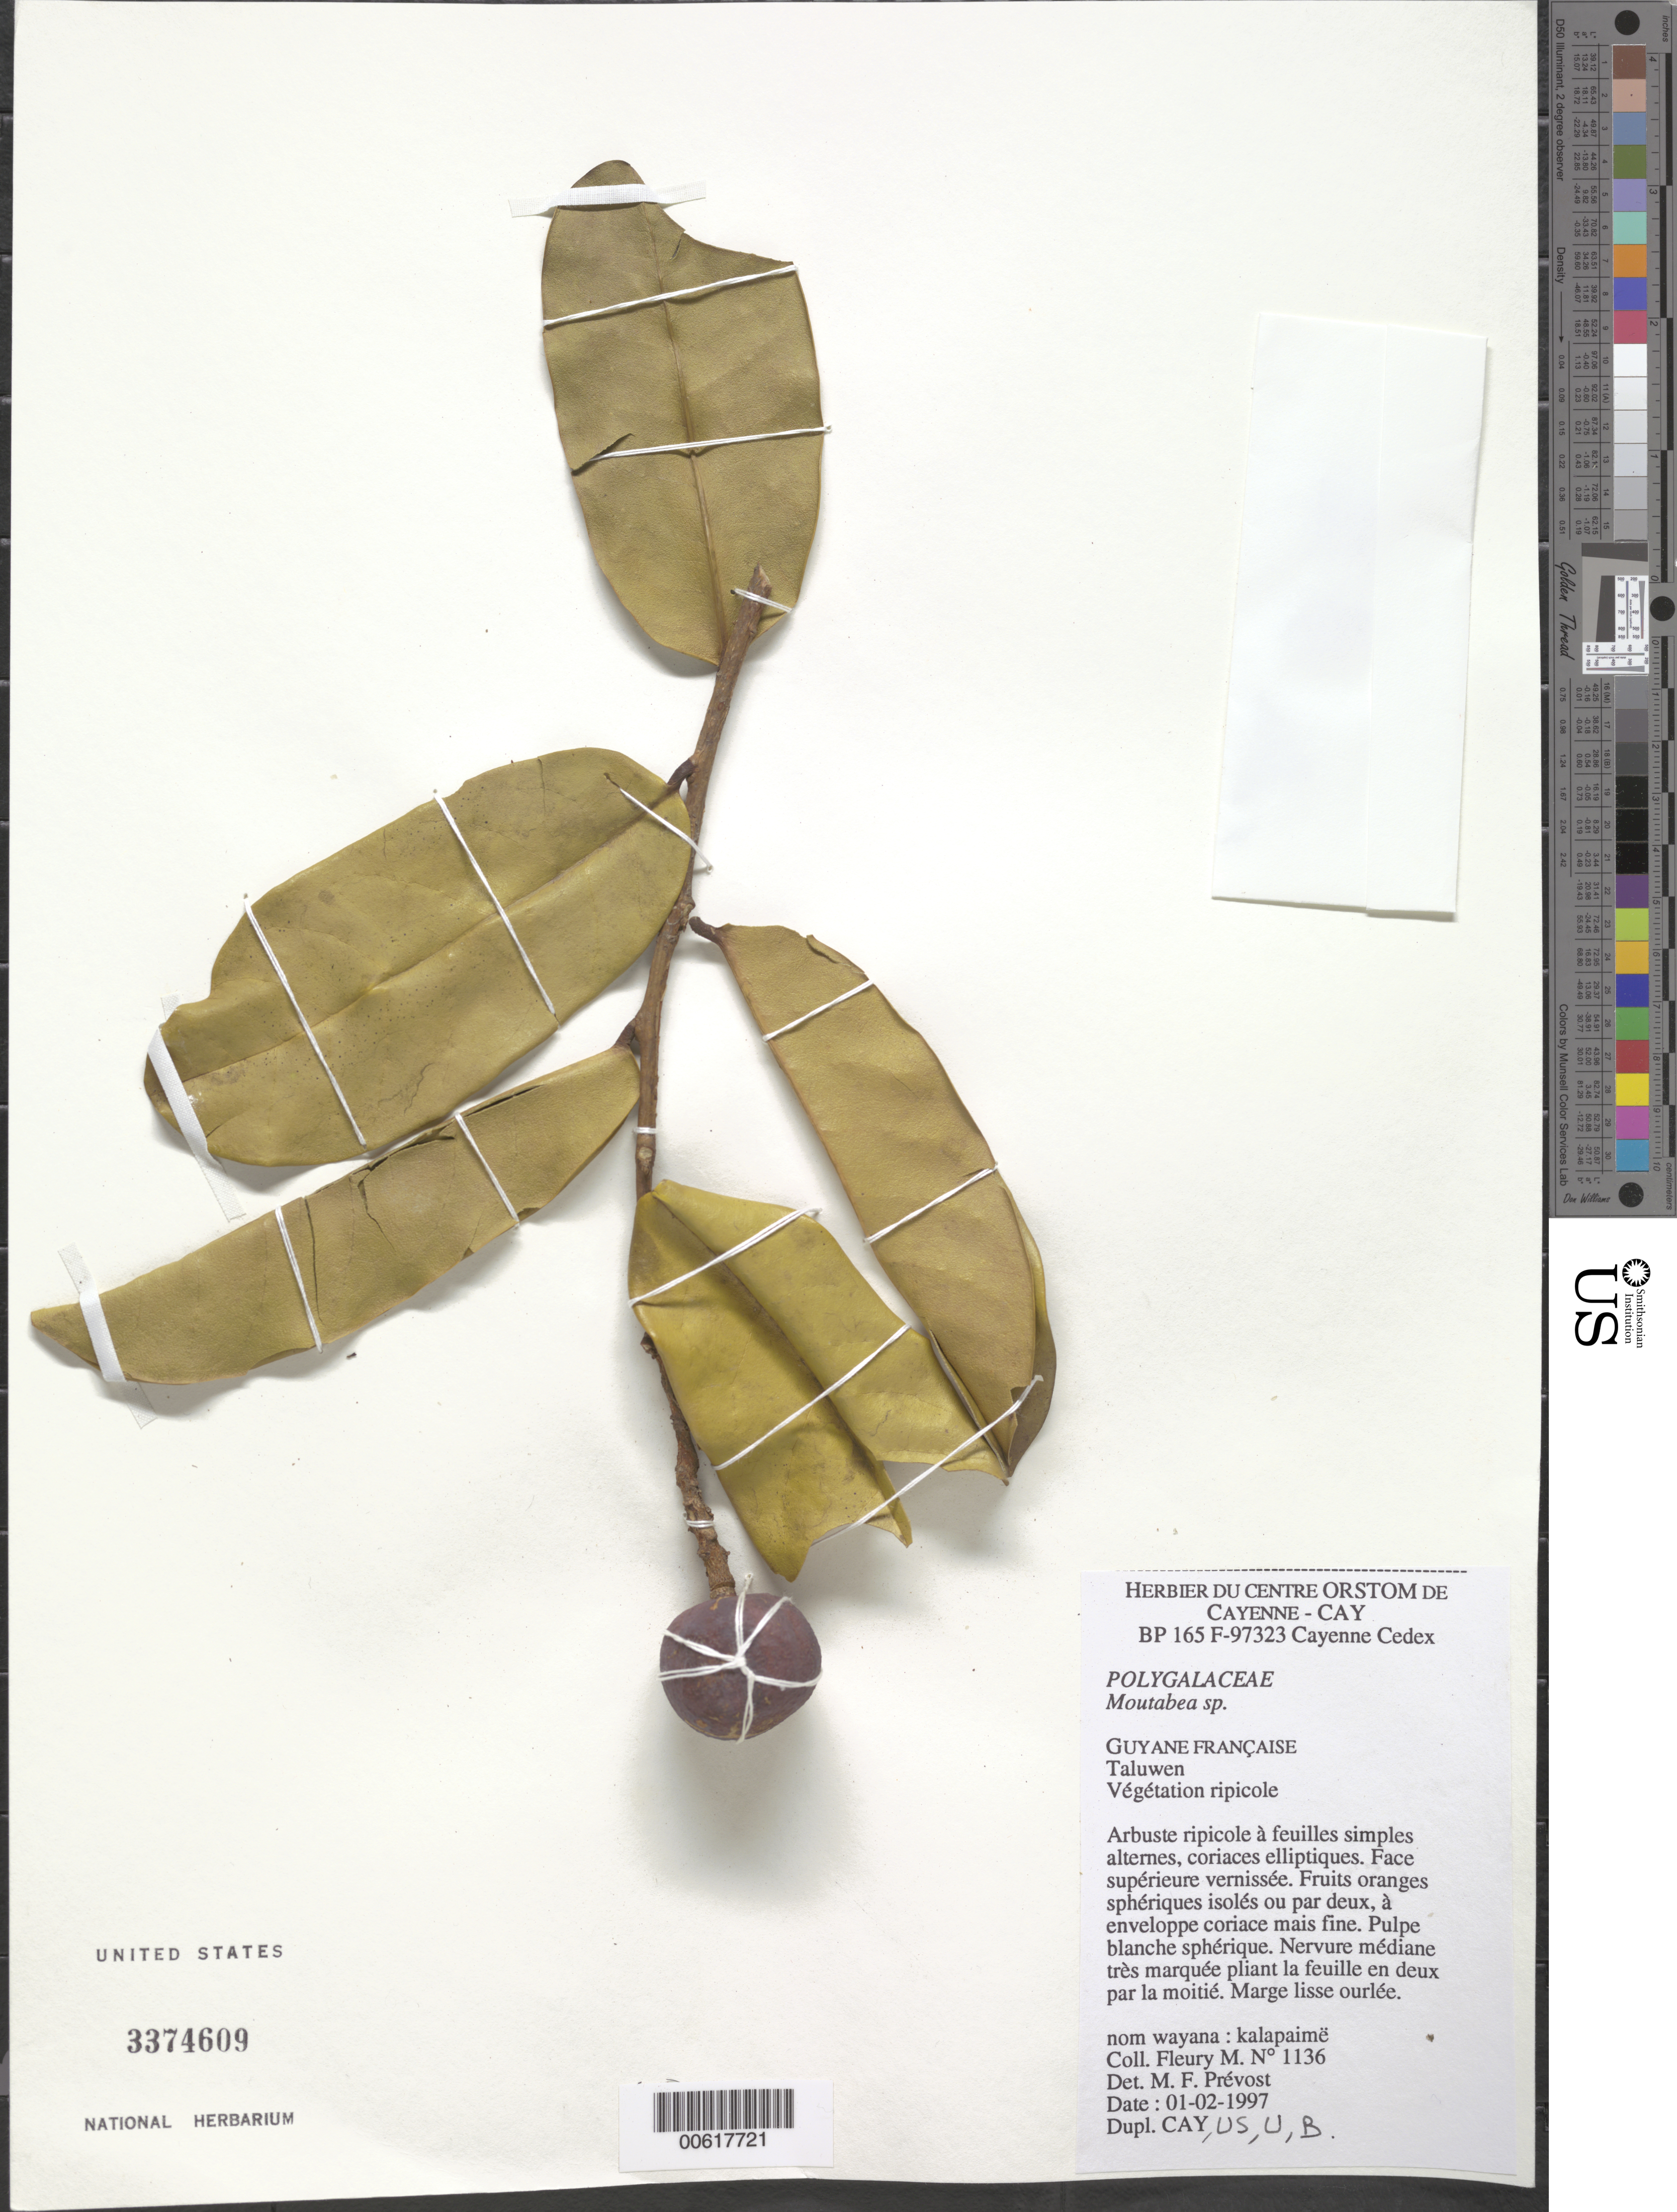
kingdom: Plantae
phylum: Tracheophyta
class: Magnoliopsida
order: Fabales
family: Polygalaceae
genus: Moutabea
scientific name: Moutabea sp.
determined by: Prévost, M.-F.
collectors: M. Fleury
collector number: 1136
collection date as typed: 1-Feb-97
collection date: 1997-02-01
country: French Guiana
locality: Taluwen, Antécume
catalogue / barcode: US 3374609